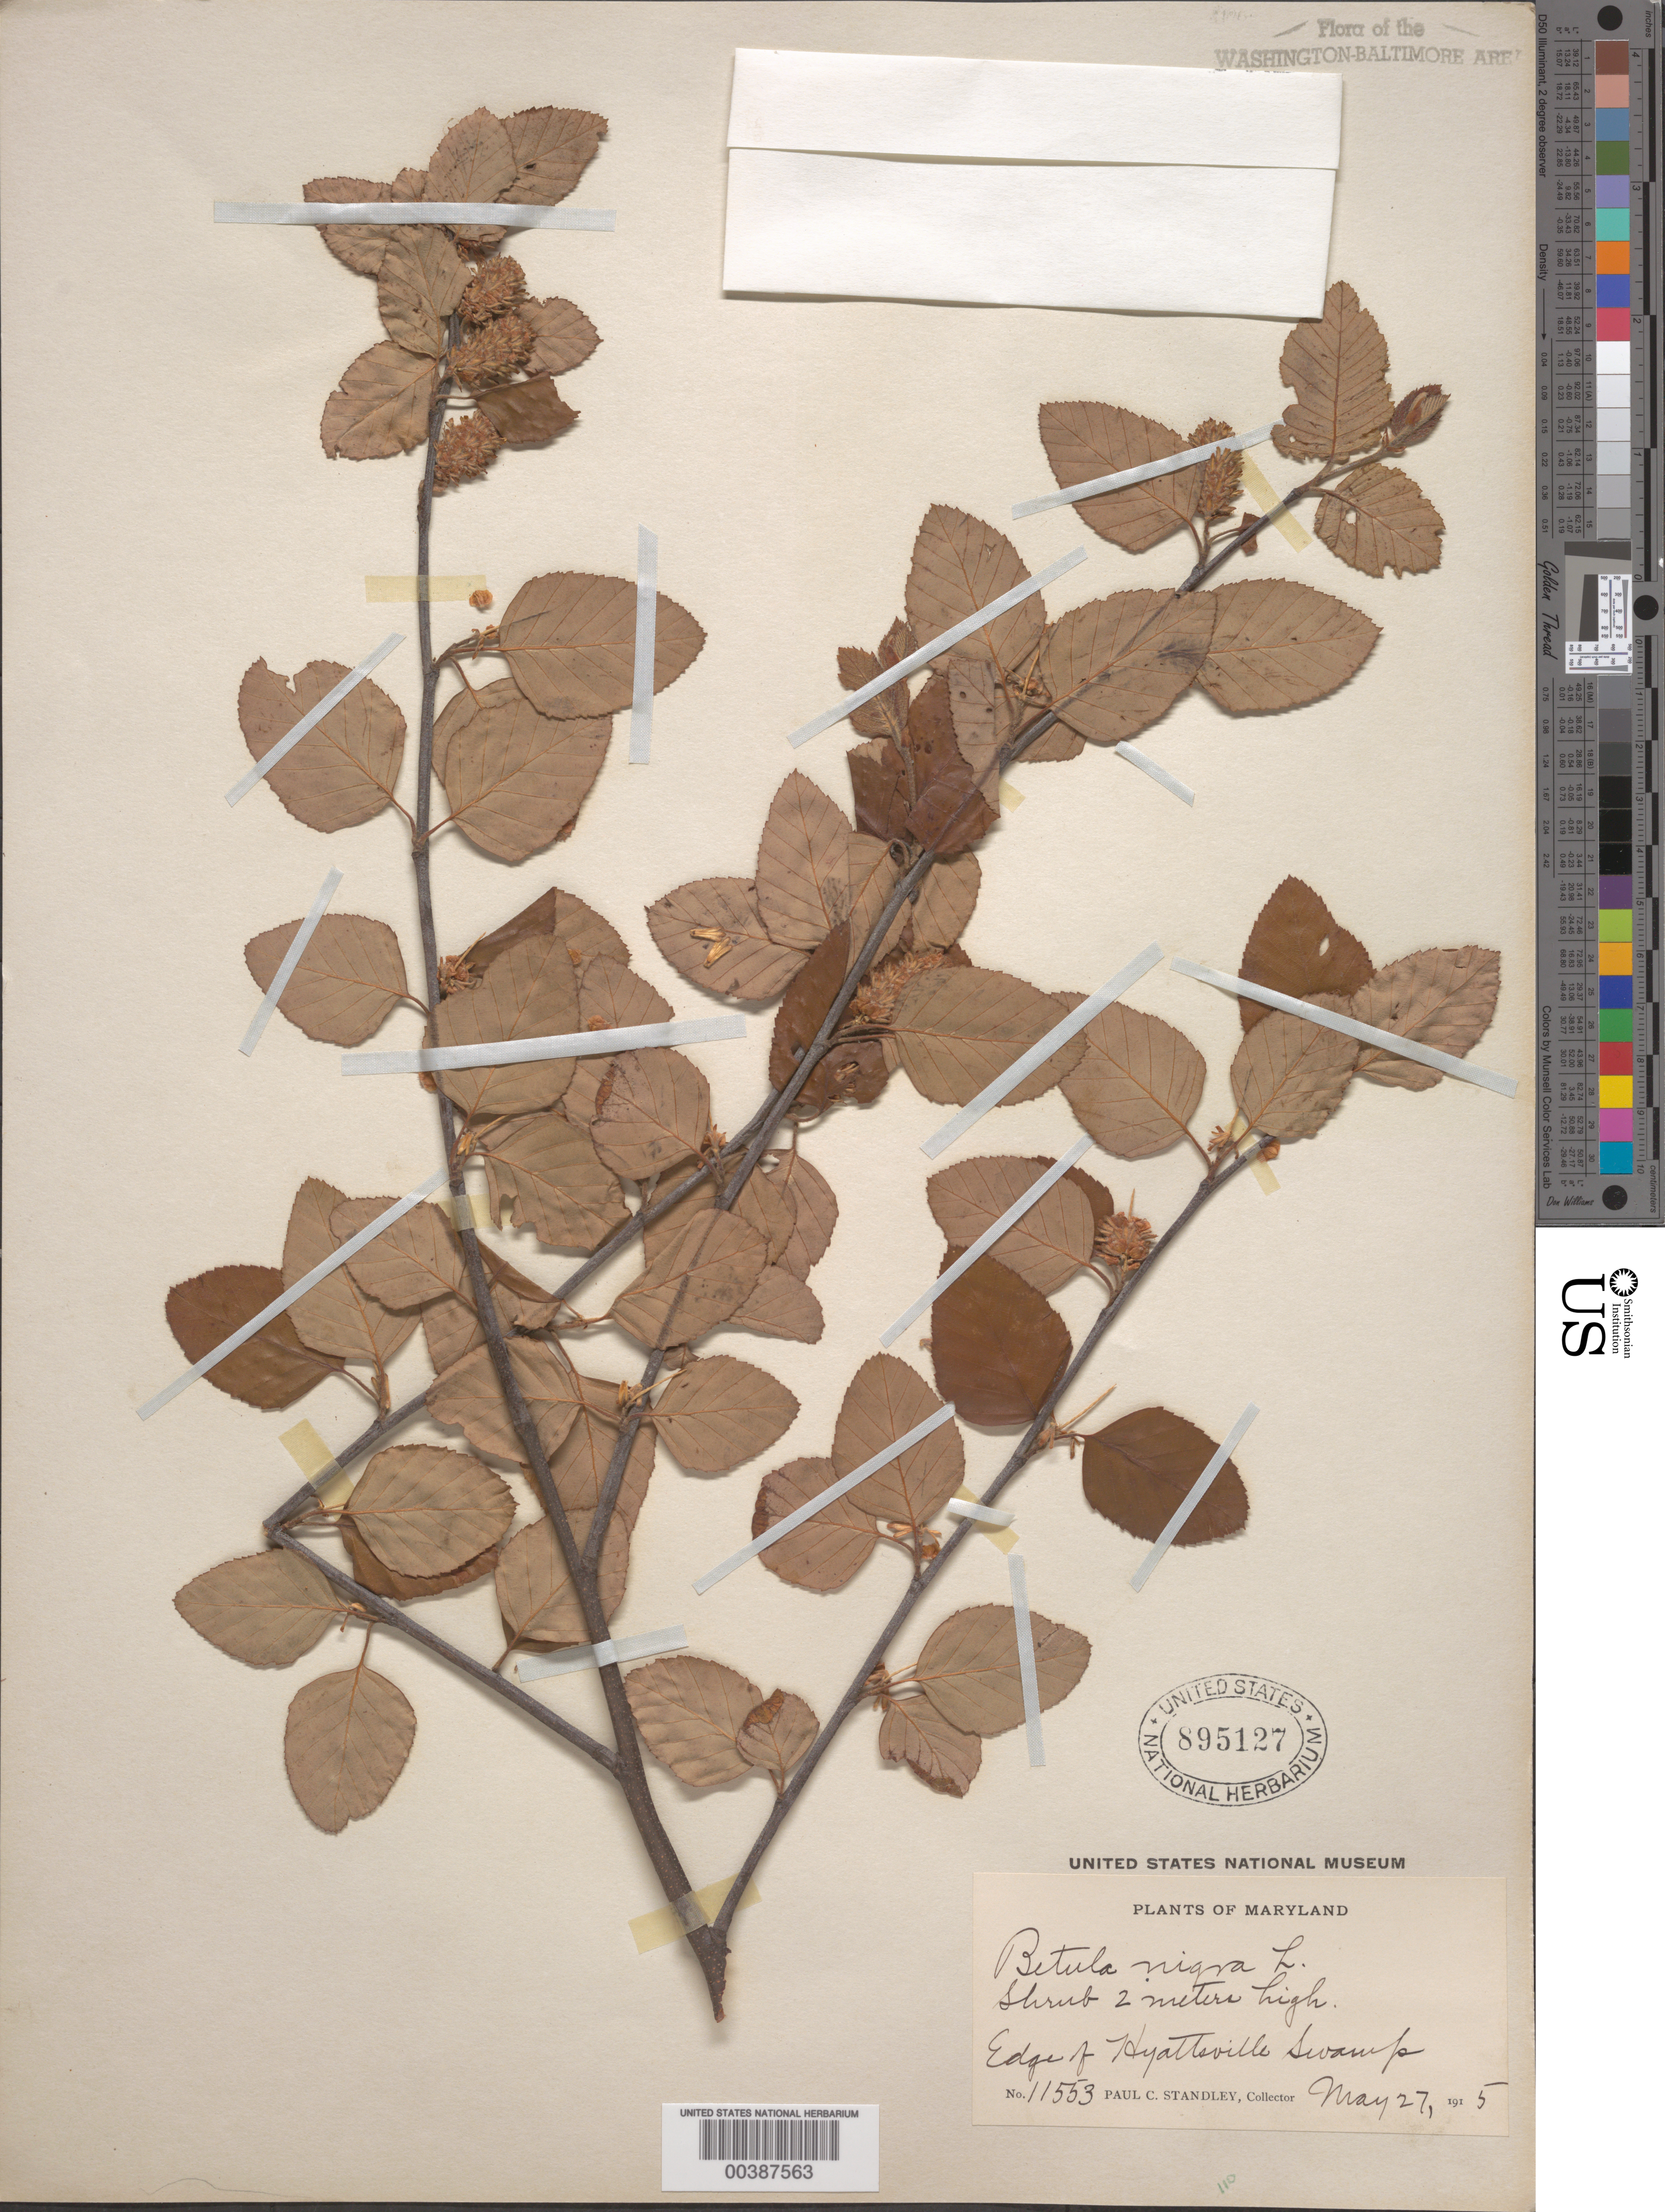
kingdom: Plantae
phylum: Tracheophyta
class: Magnoliopsida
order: Fagales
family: Betulaceae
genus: Betula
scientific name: Betula nigra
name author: L.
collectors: P. C. Standley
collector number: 11553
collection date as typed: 27 May 1915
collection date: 1915-05-27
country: United States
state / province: Maryland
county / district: Prince George's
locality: Hyattsville Swamp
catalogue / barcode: US 895127